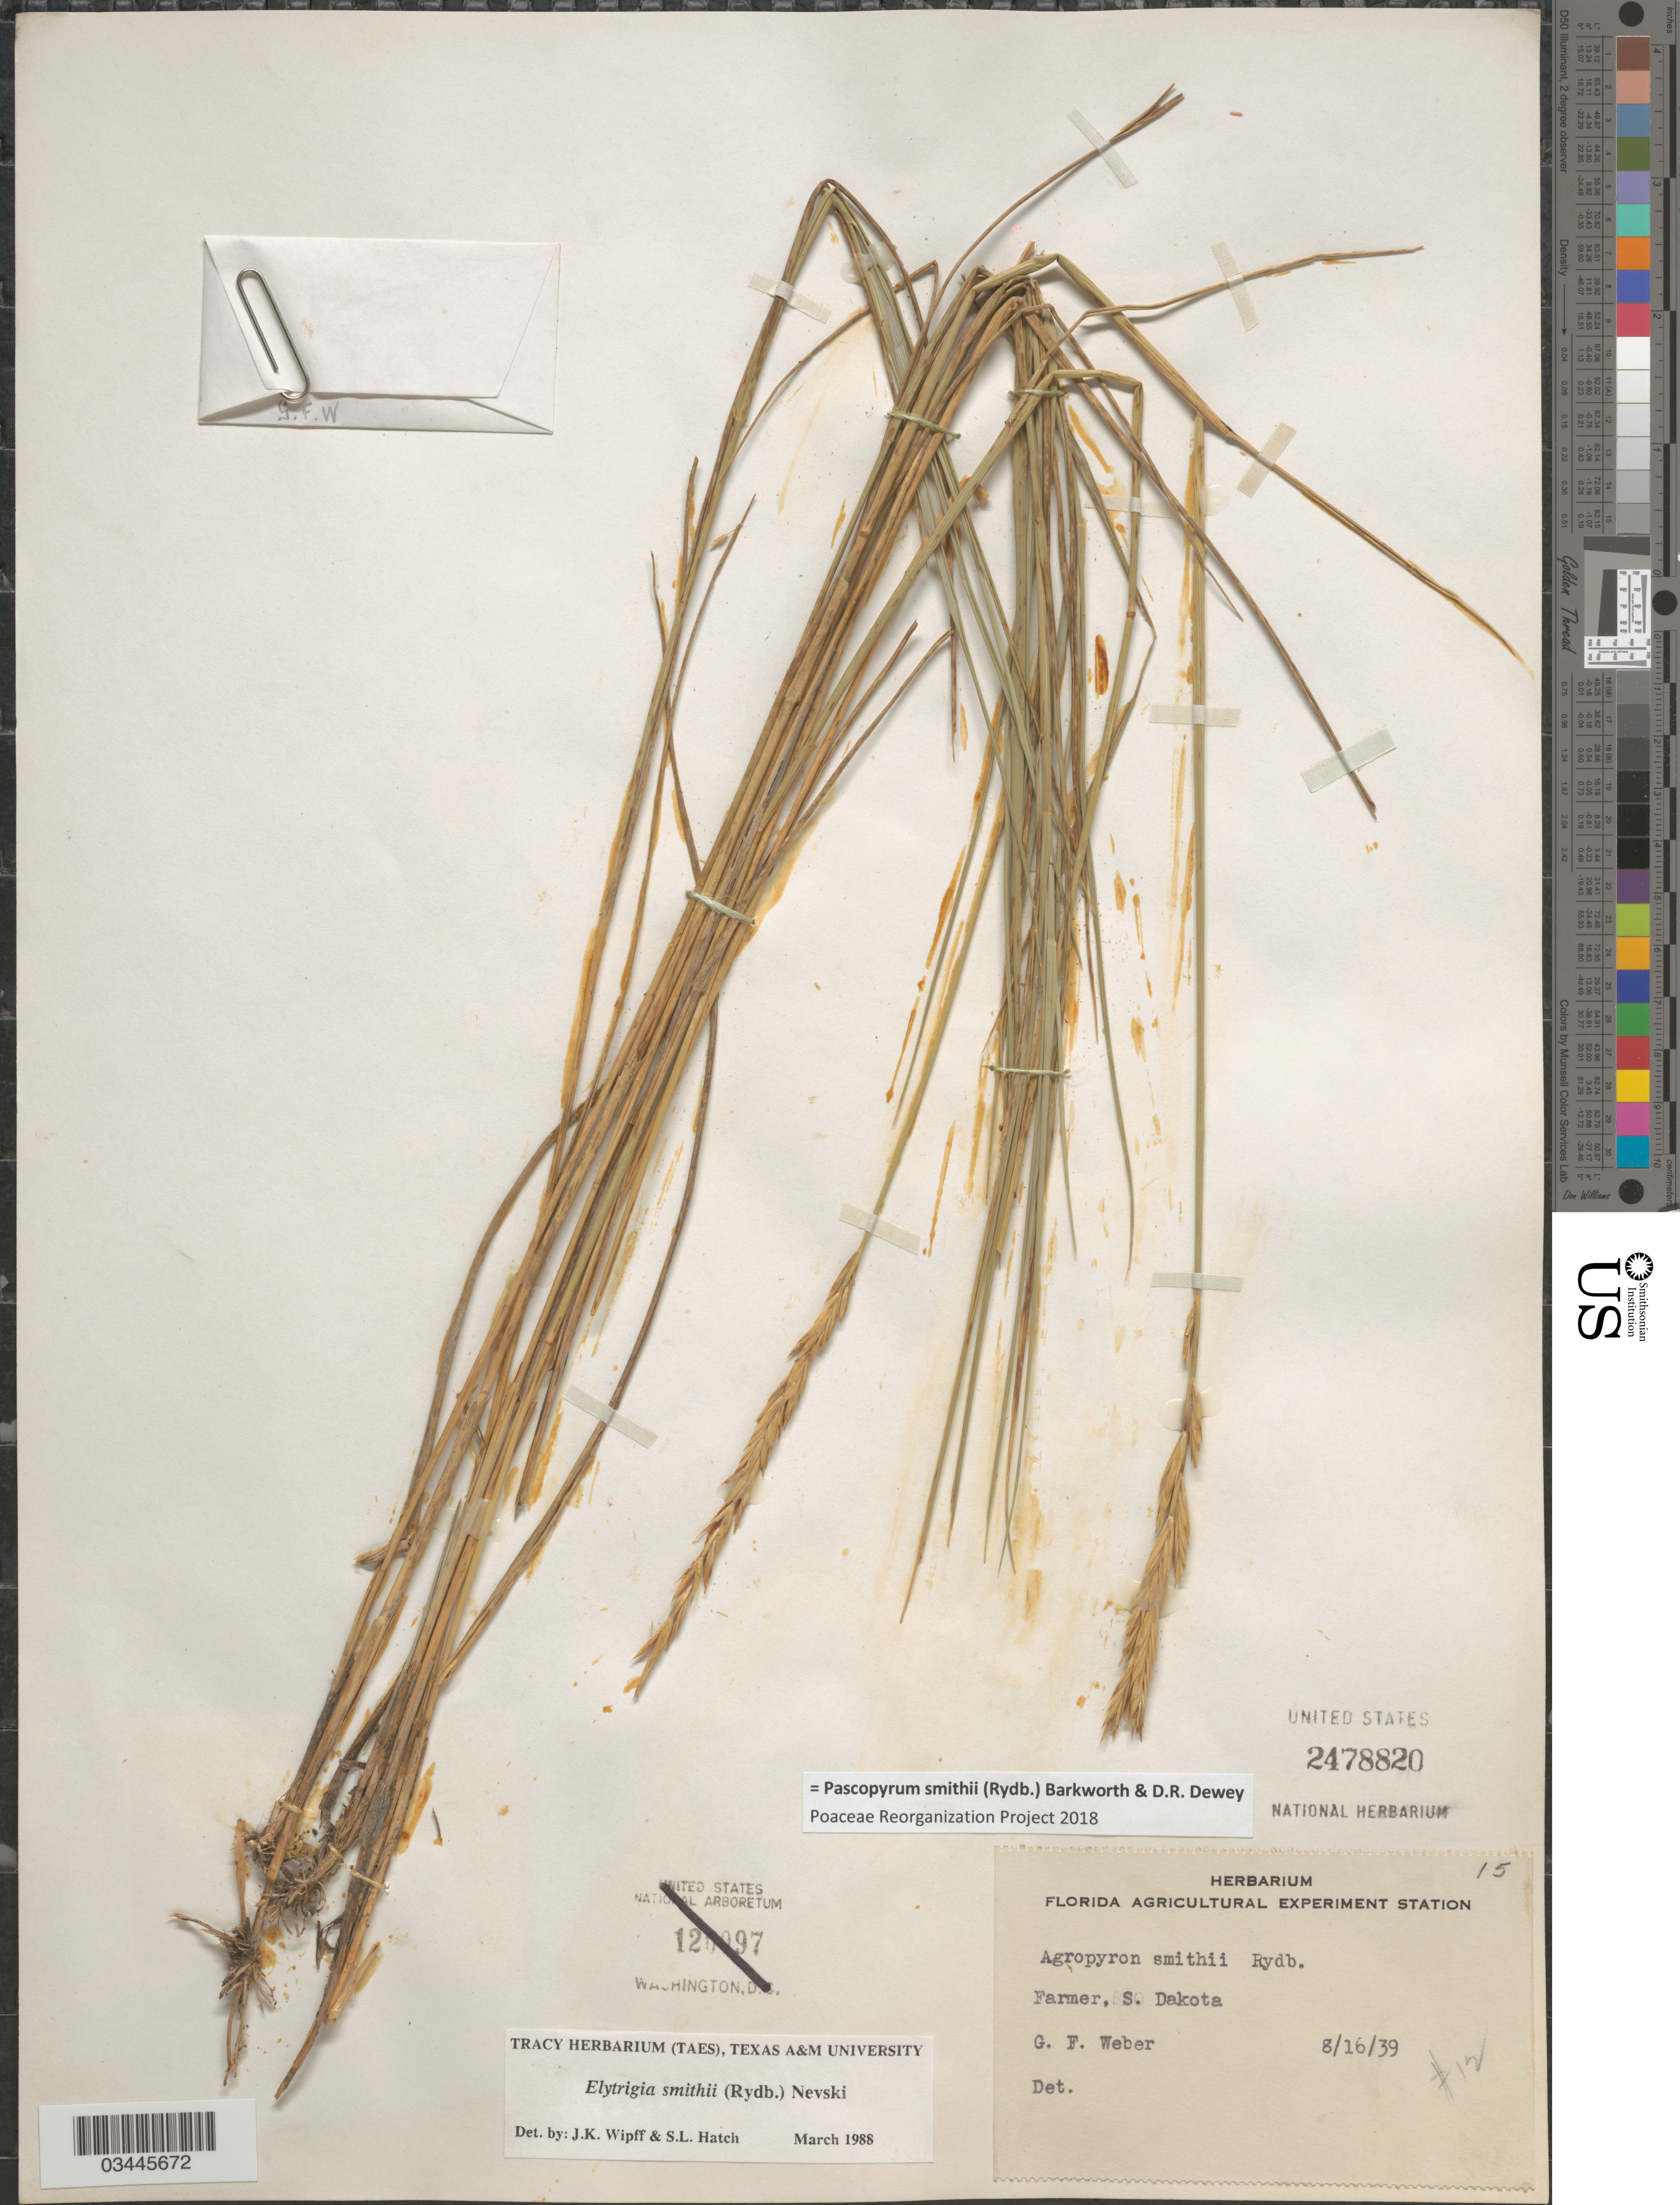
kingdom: Plantae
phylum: Tracheophyta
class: Liliopsida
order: Poales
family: Poaceae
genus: Pascopyrum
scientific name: Pascopyrum smithii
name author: (Rydb.) Barkworth & Dewey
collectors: G. Weber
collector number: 15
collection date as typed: Transcribed d/m/y: 16/8/39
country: United States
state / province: South Dakota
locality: Farmer.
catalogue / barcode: US 2478820